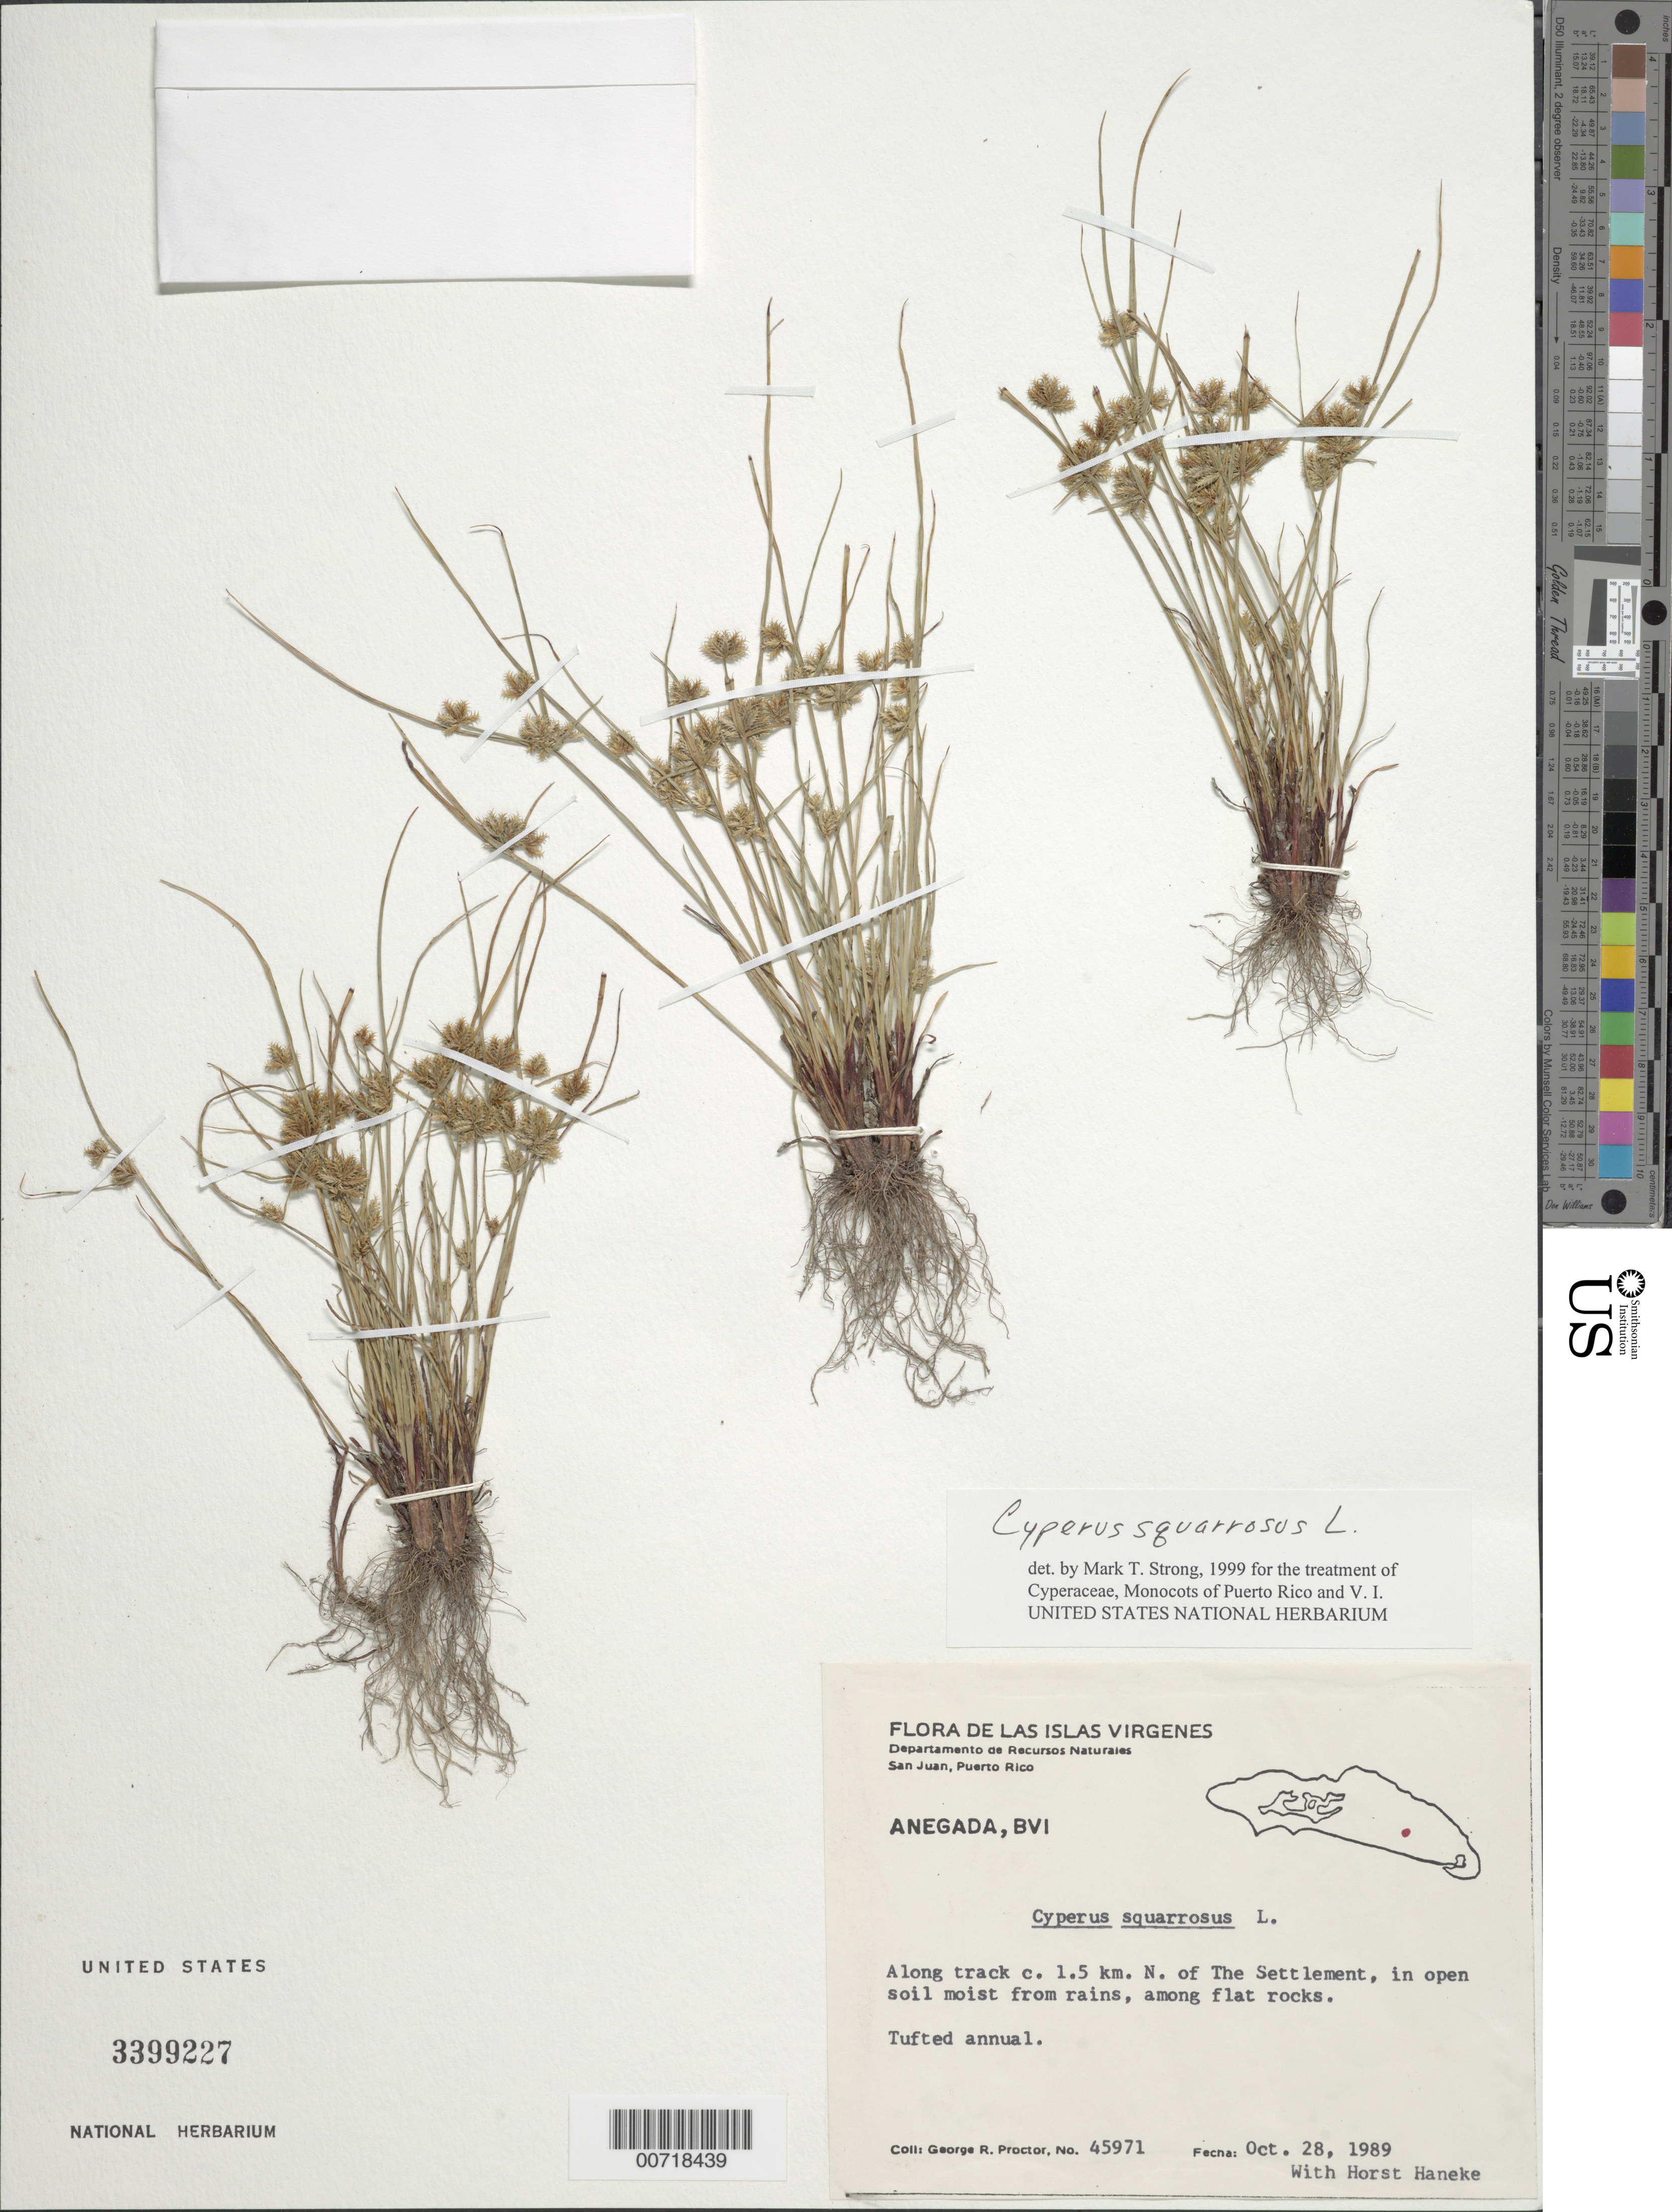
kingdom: Plantae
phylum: Tracheophyta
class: Liliopsida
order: Poales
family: Cyperaceae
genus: Cyperus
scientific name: Cyperus squarrosus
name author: L.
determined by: Strong, M. T., (US), Smithsonian Institution - National Museum of Natural History (UNITED STATES)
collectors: G. R. Proctor & H. Haneke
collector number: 45971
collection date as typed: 28 Oct 1989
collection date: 1989-10-28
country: British Virgin Islands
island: Anegada I.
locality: Anegada: Along track ca. 1.5 km N of The Settlement.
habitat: In open soil moist from rains, among flat rocks.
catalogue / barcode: US 3399227